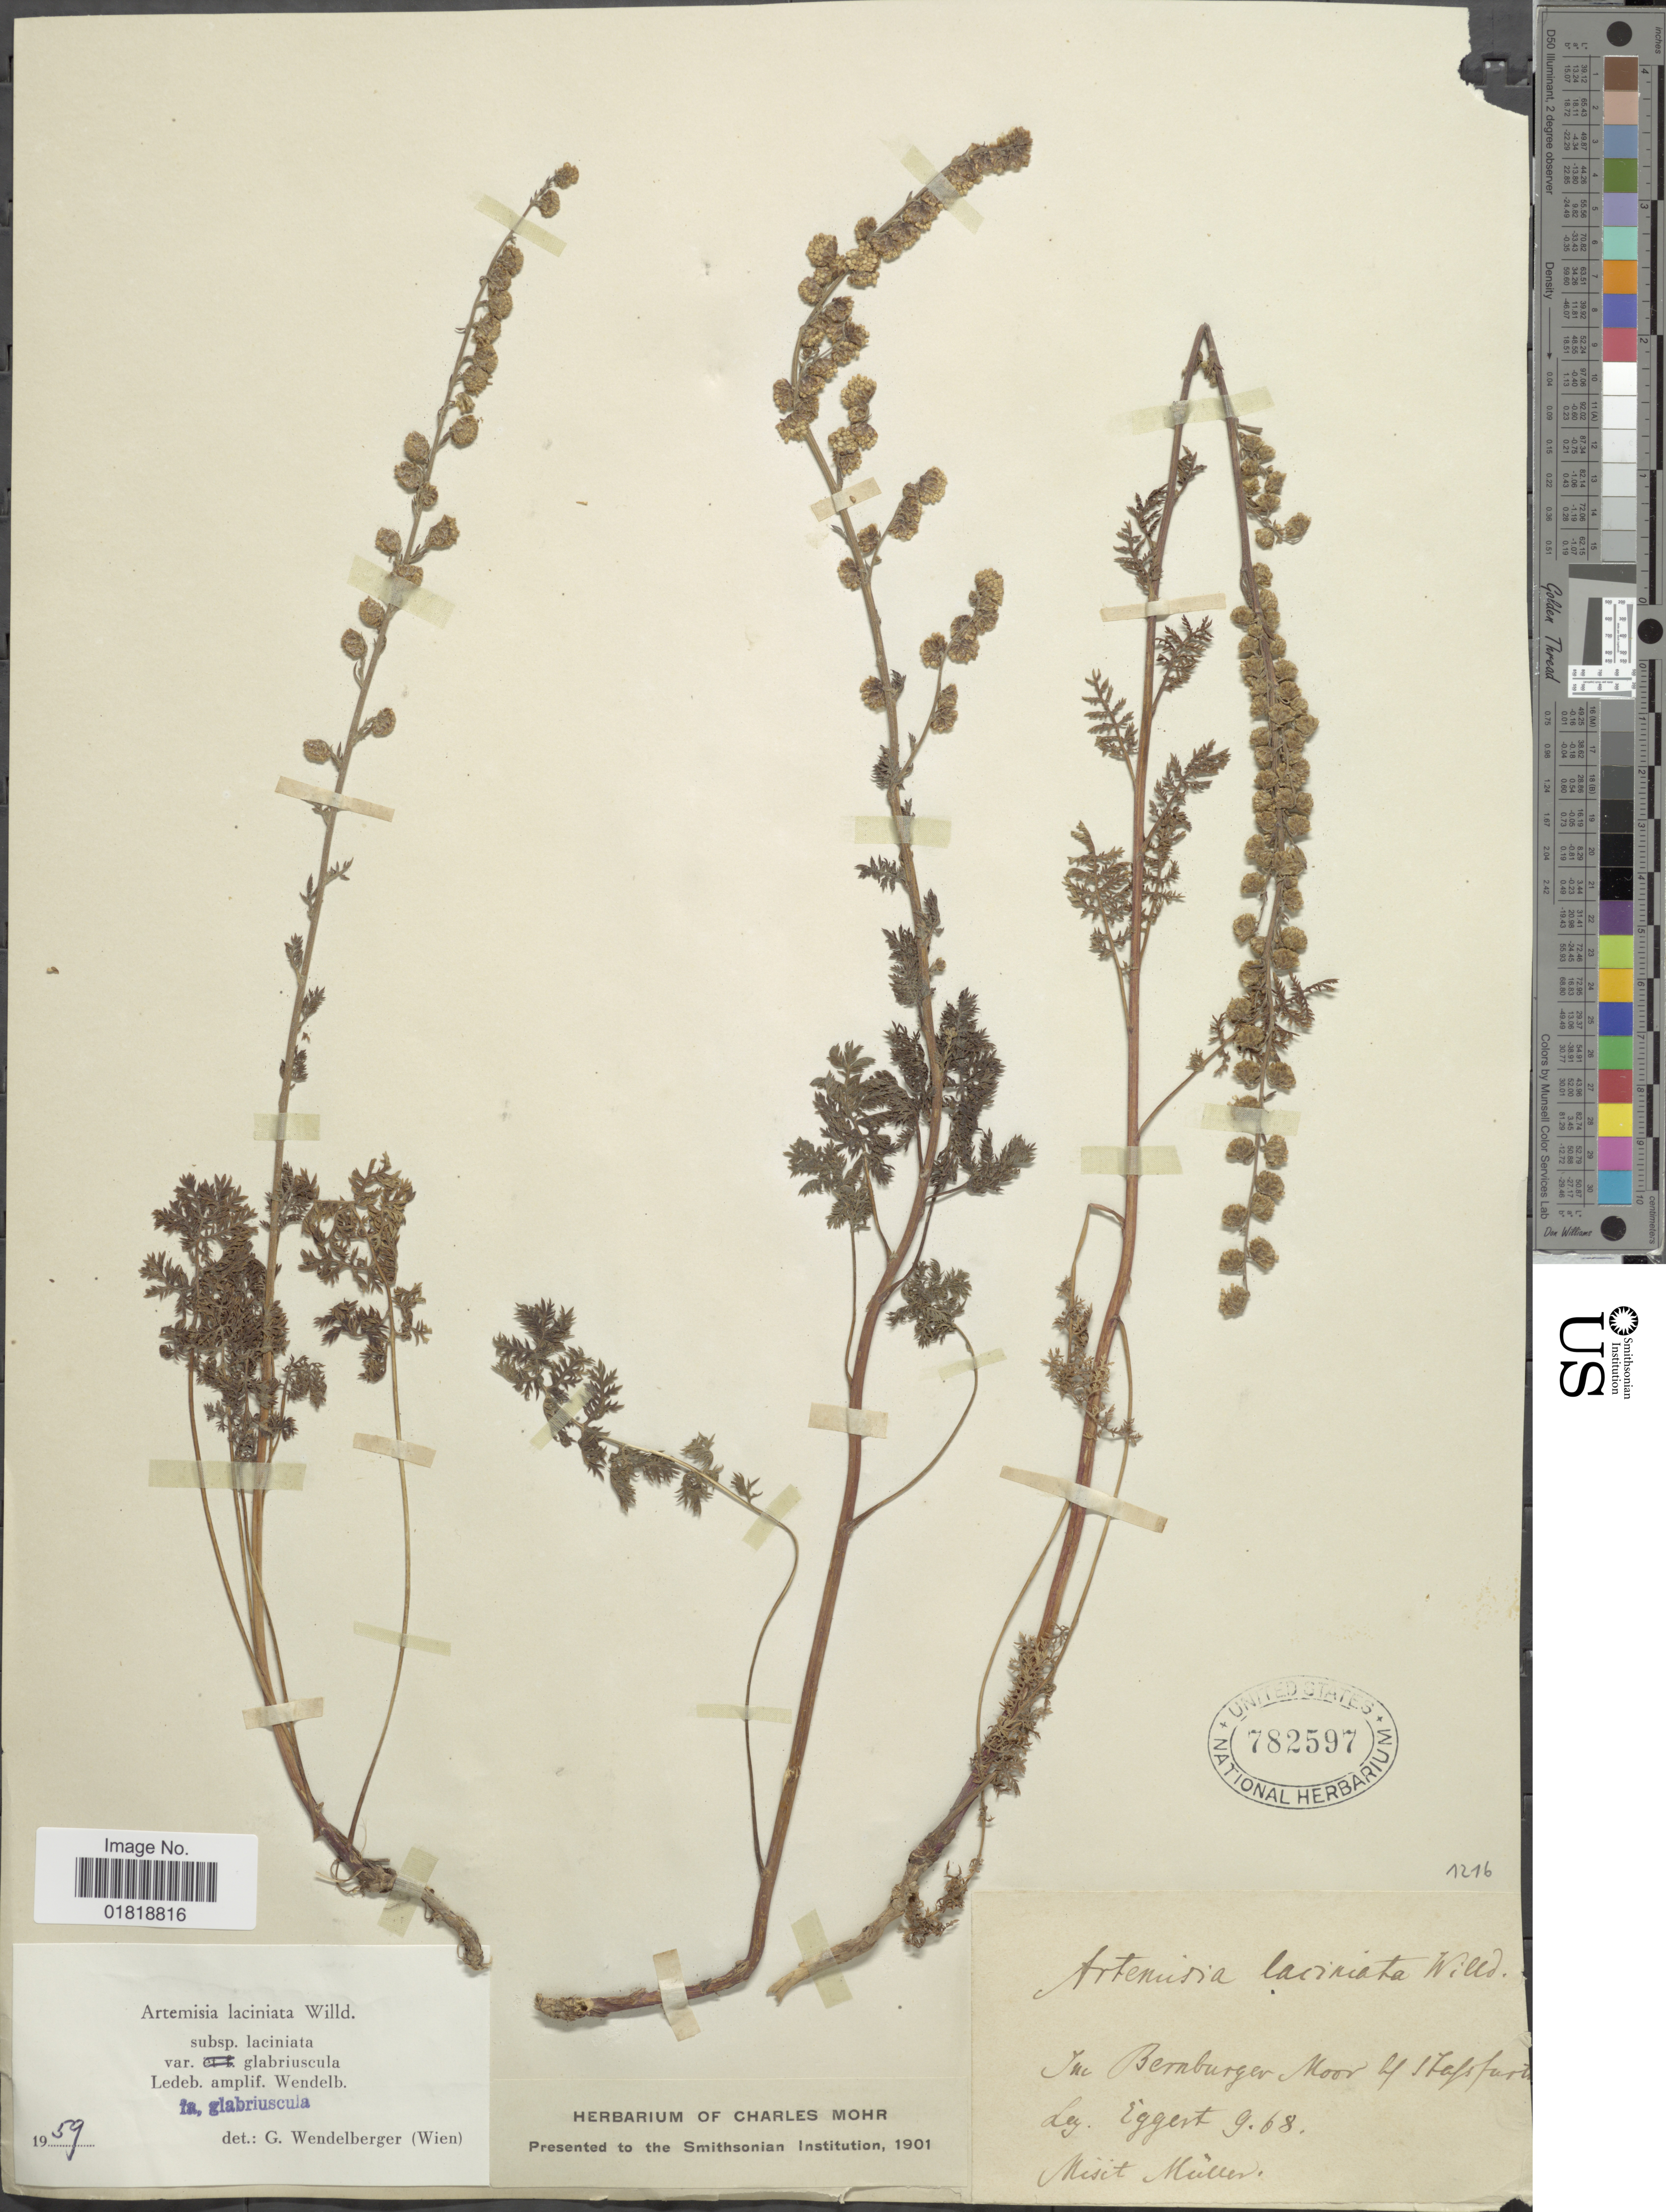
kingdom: Plantae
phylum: Tracheophyta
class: Magnoliopsida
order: Asterales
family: Asteraceae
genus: Artemisia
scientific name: Artemisia laciniata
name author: Willd.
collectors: Eggert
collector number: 1216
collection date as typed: Transcribed d/m/y: /9/68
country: Germany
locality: In Bernburger, Misit Müllen [interpreted]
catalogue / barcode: US 782597